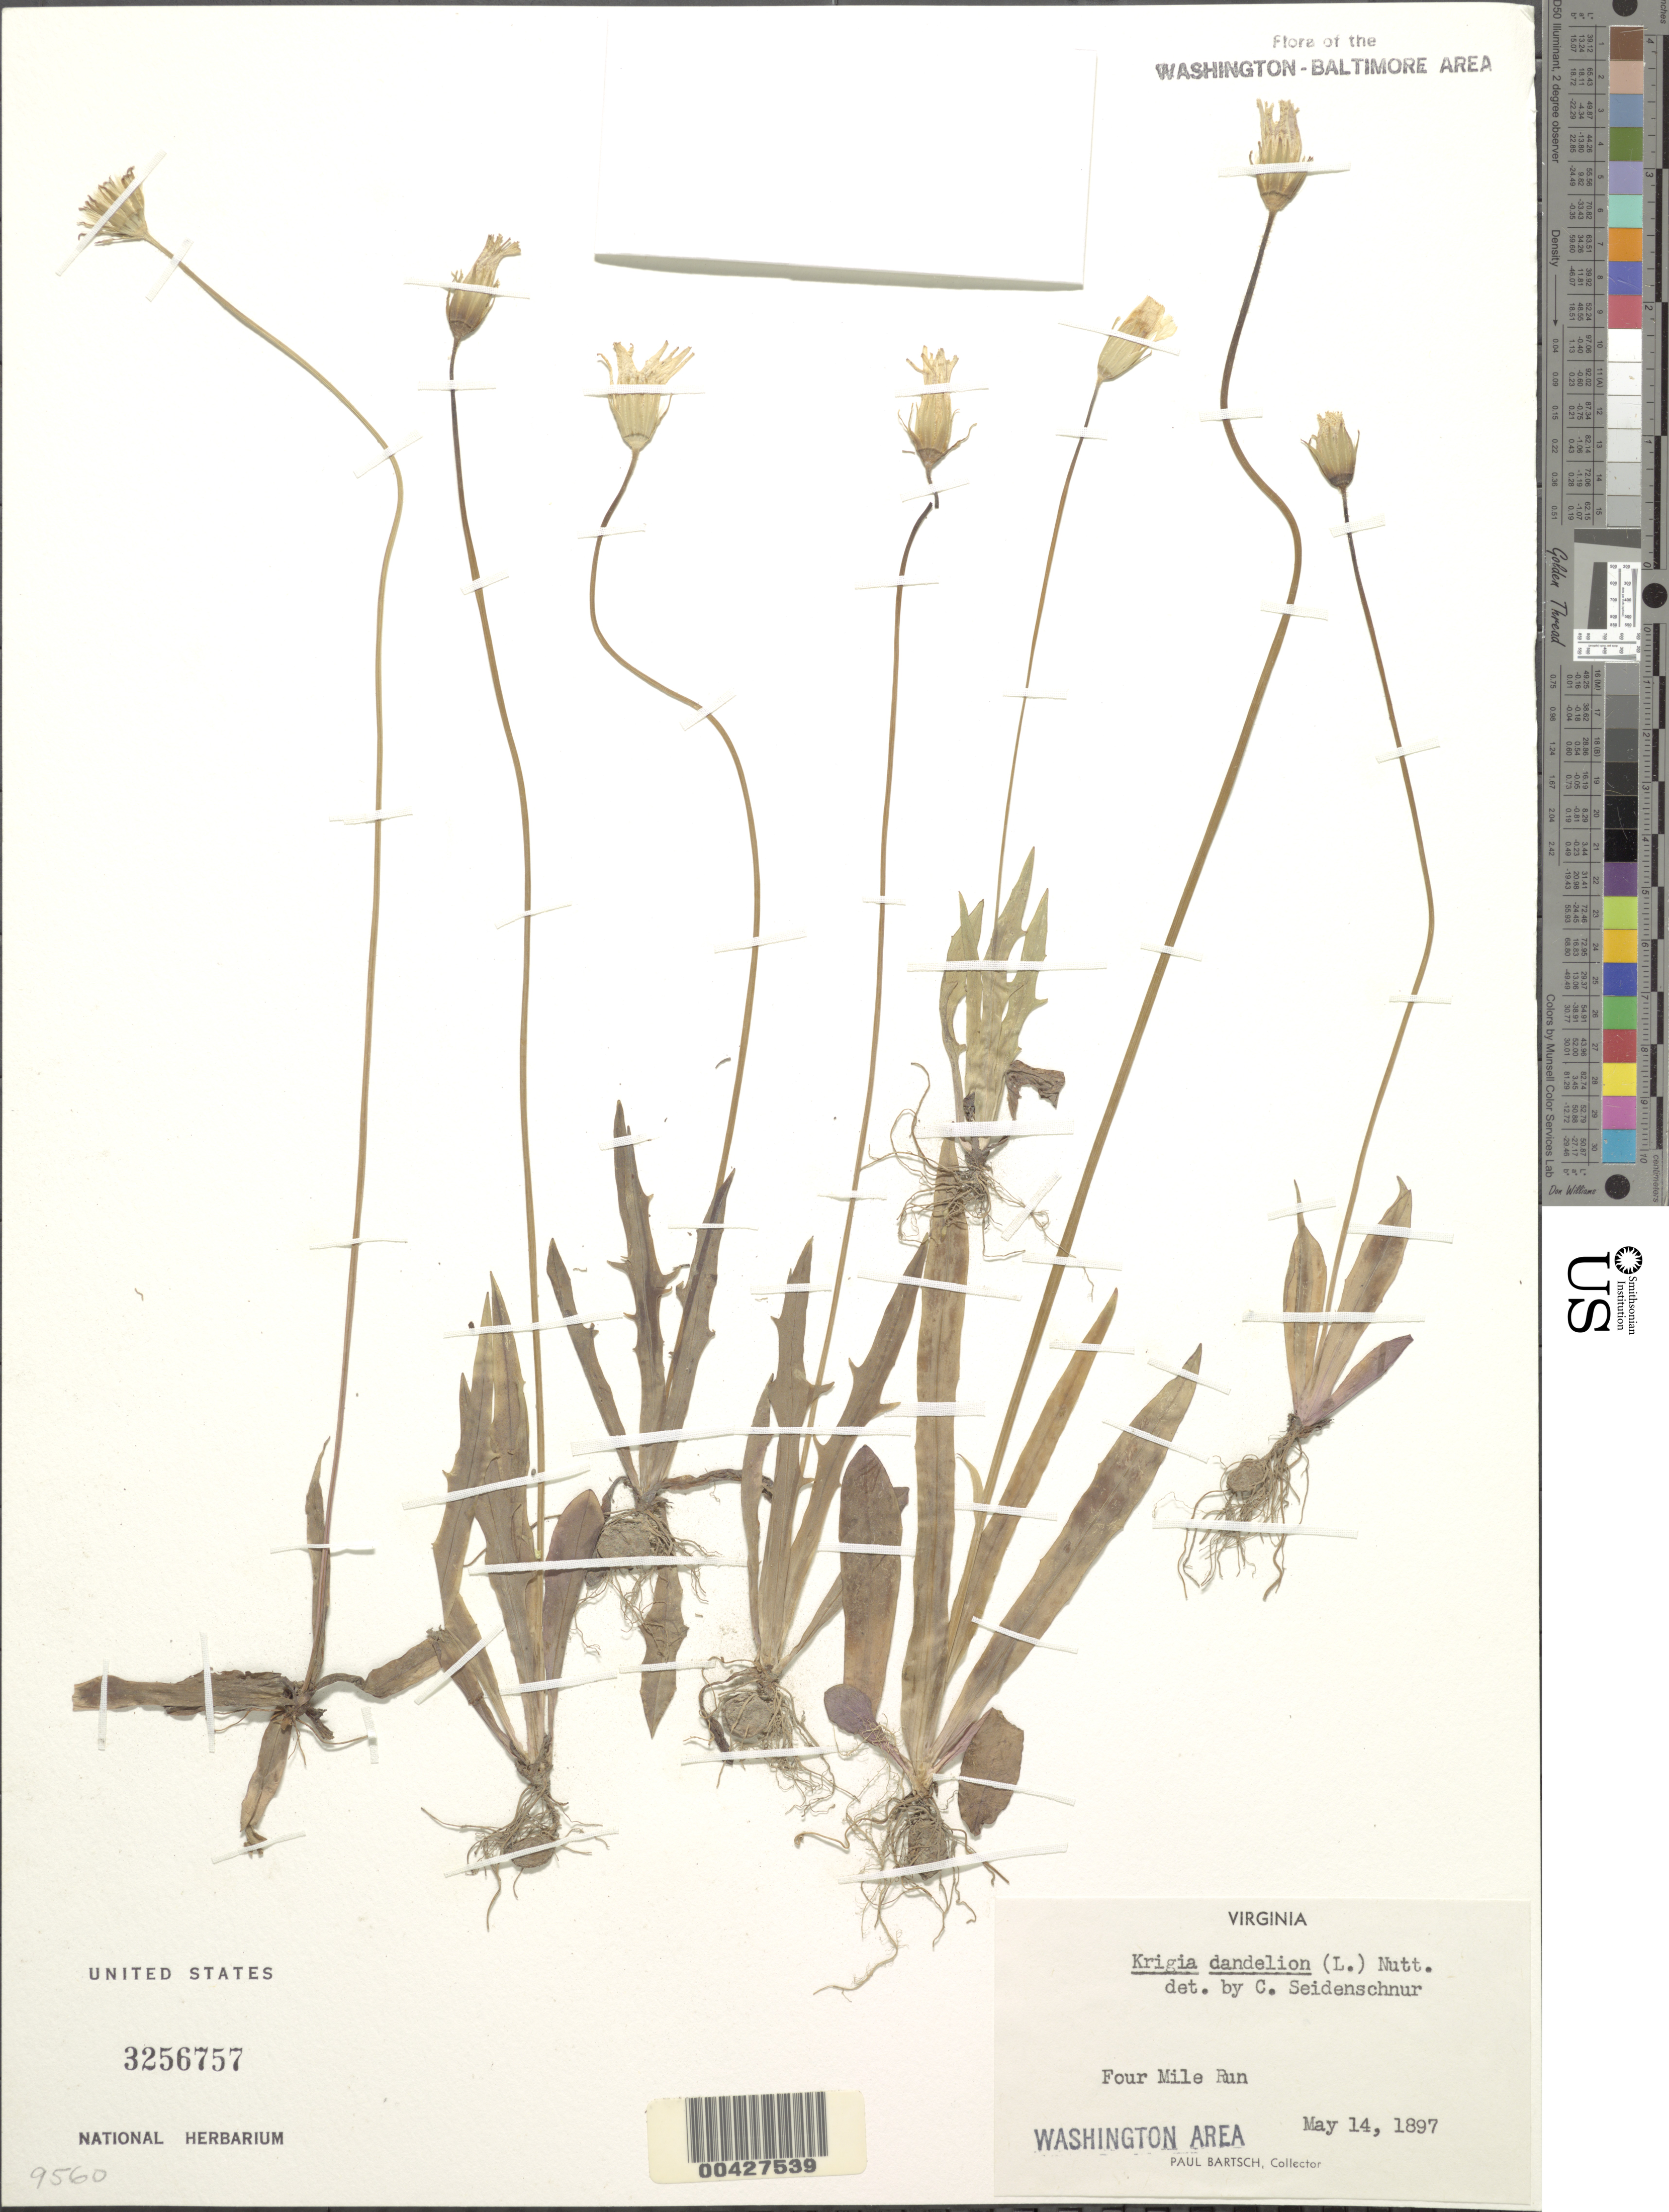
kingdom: Plantae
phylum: Tracheophyta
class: Magnoliopsida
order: Asterales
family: Asteraceae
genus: Krigia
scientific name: Krigia dandelion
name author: (L.) Nutt.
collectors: P. Bartsch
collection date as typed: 14 May 1897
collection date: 1897-05-14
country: United States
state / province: Virginia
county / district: Arlington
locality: Four Mile Run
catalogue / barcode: US 3256757